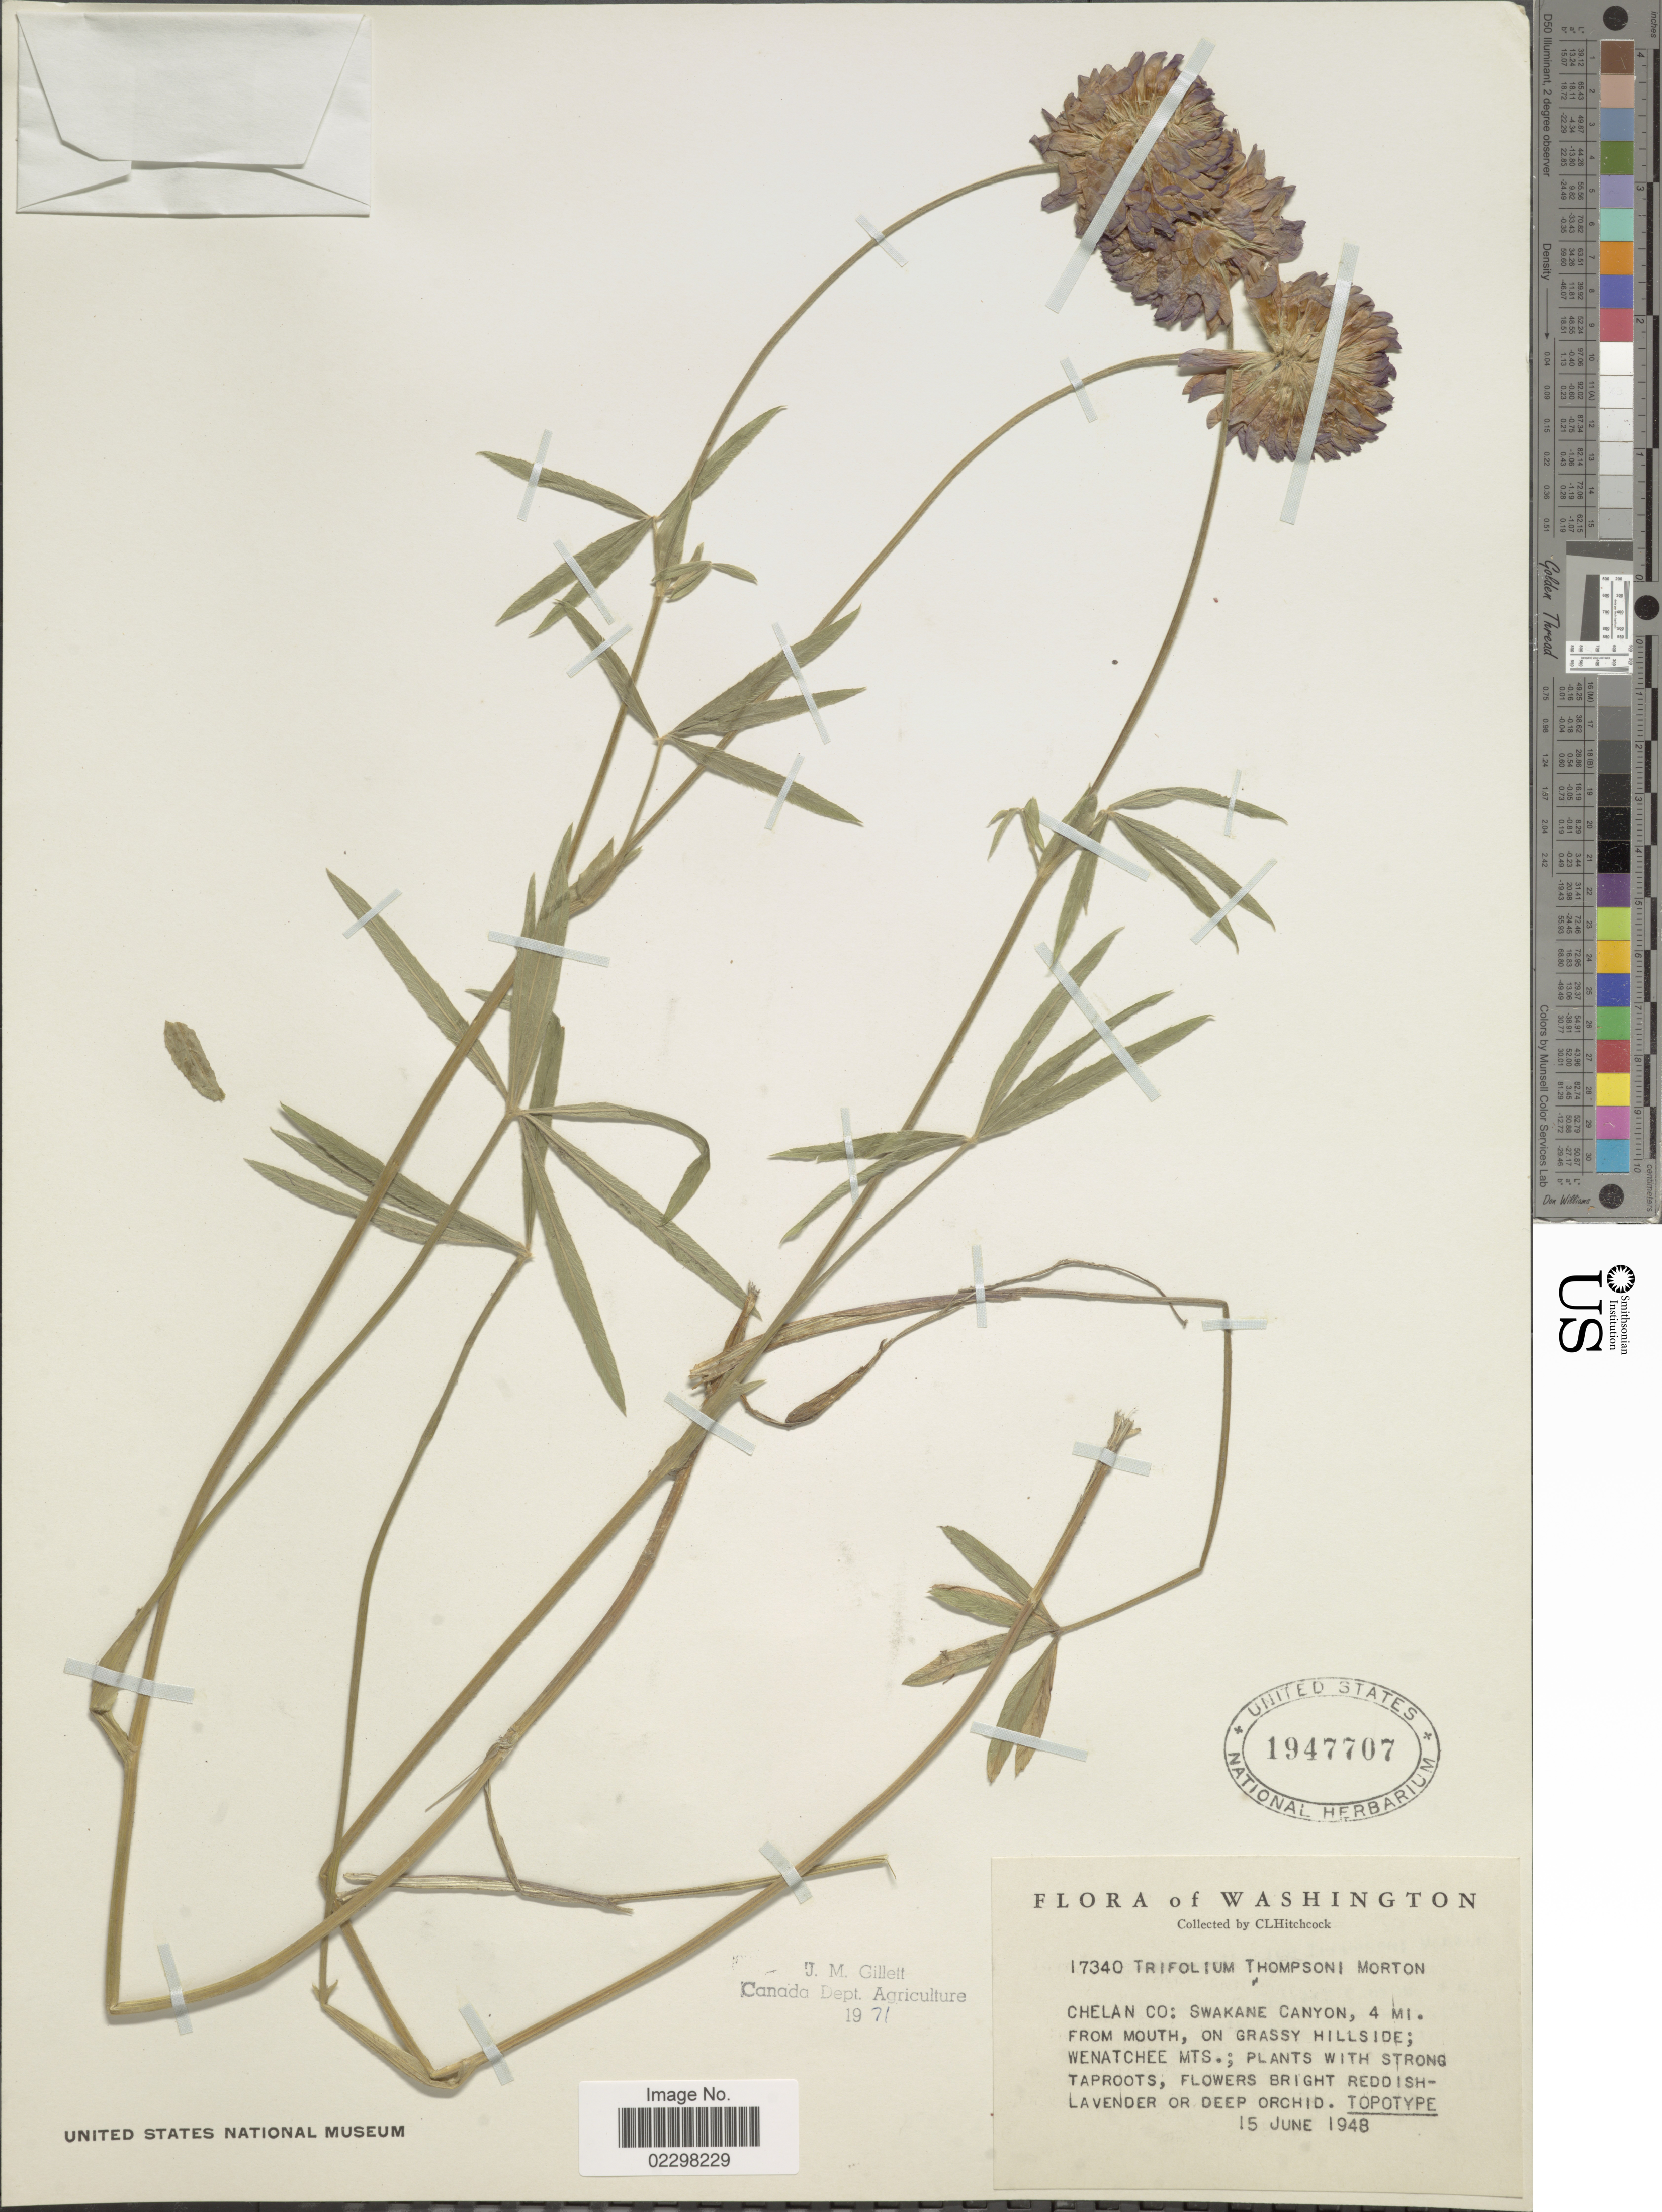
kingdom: Plantae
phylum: Tracheophyta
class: Magnoliopsida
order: Fabales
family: Fabaceae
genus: Trifolium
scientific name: Trifolium thompsoni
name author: C.V. Morton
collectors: C. L. Hitchcock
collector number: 17340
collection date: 1948-06-15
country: United States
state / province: Washington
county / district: Chelan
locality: Chelan Co: Swakane Canyon, 4 mi. from mouth, on grassy hillside. Wenatchee Mts.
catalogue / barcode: US 1947707